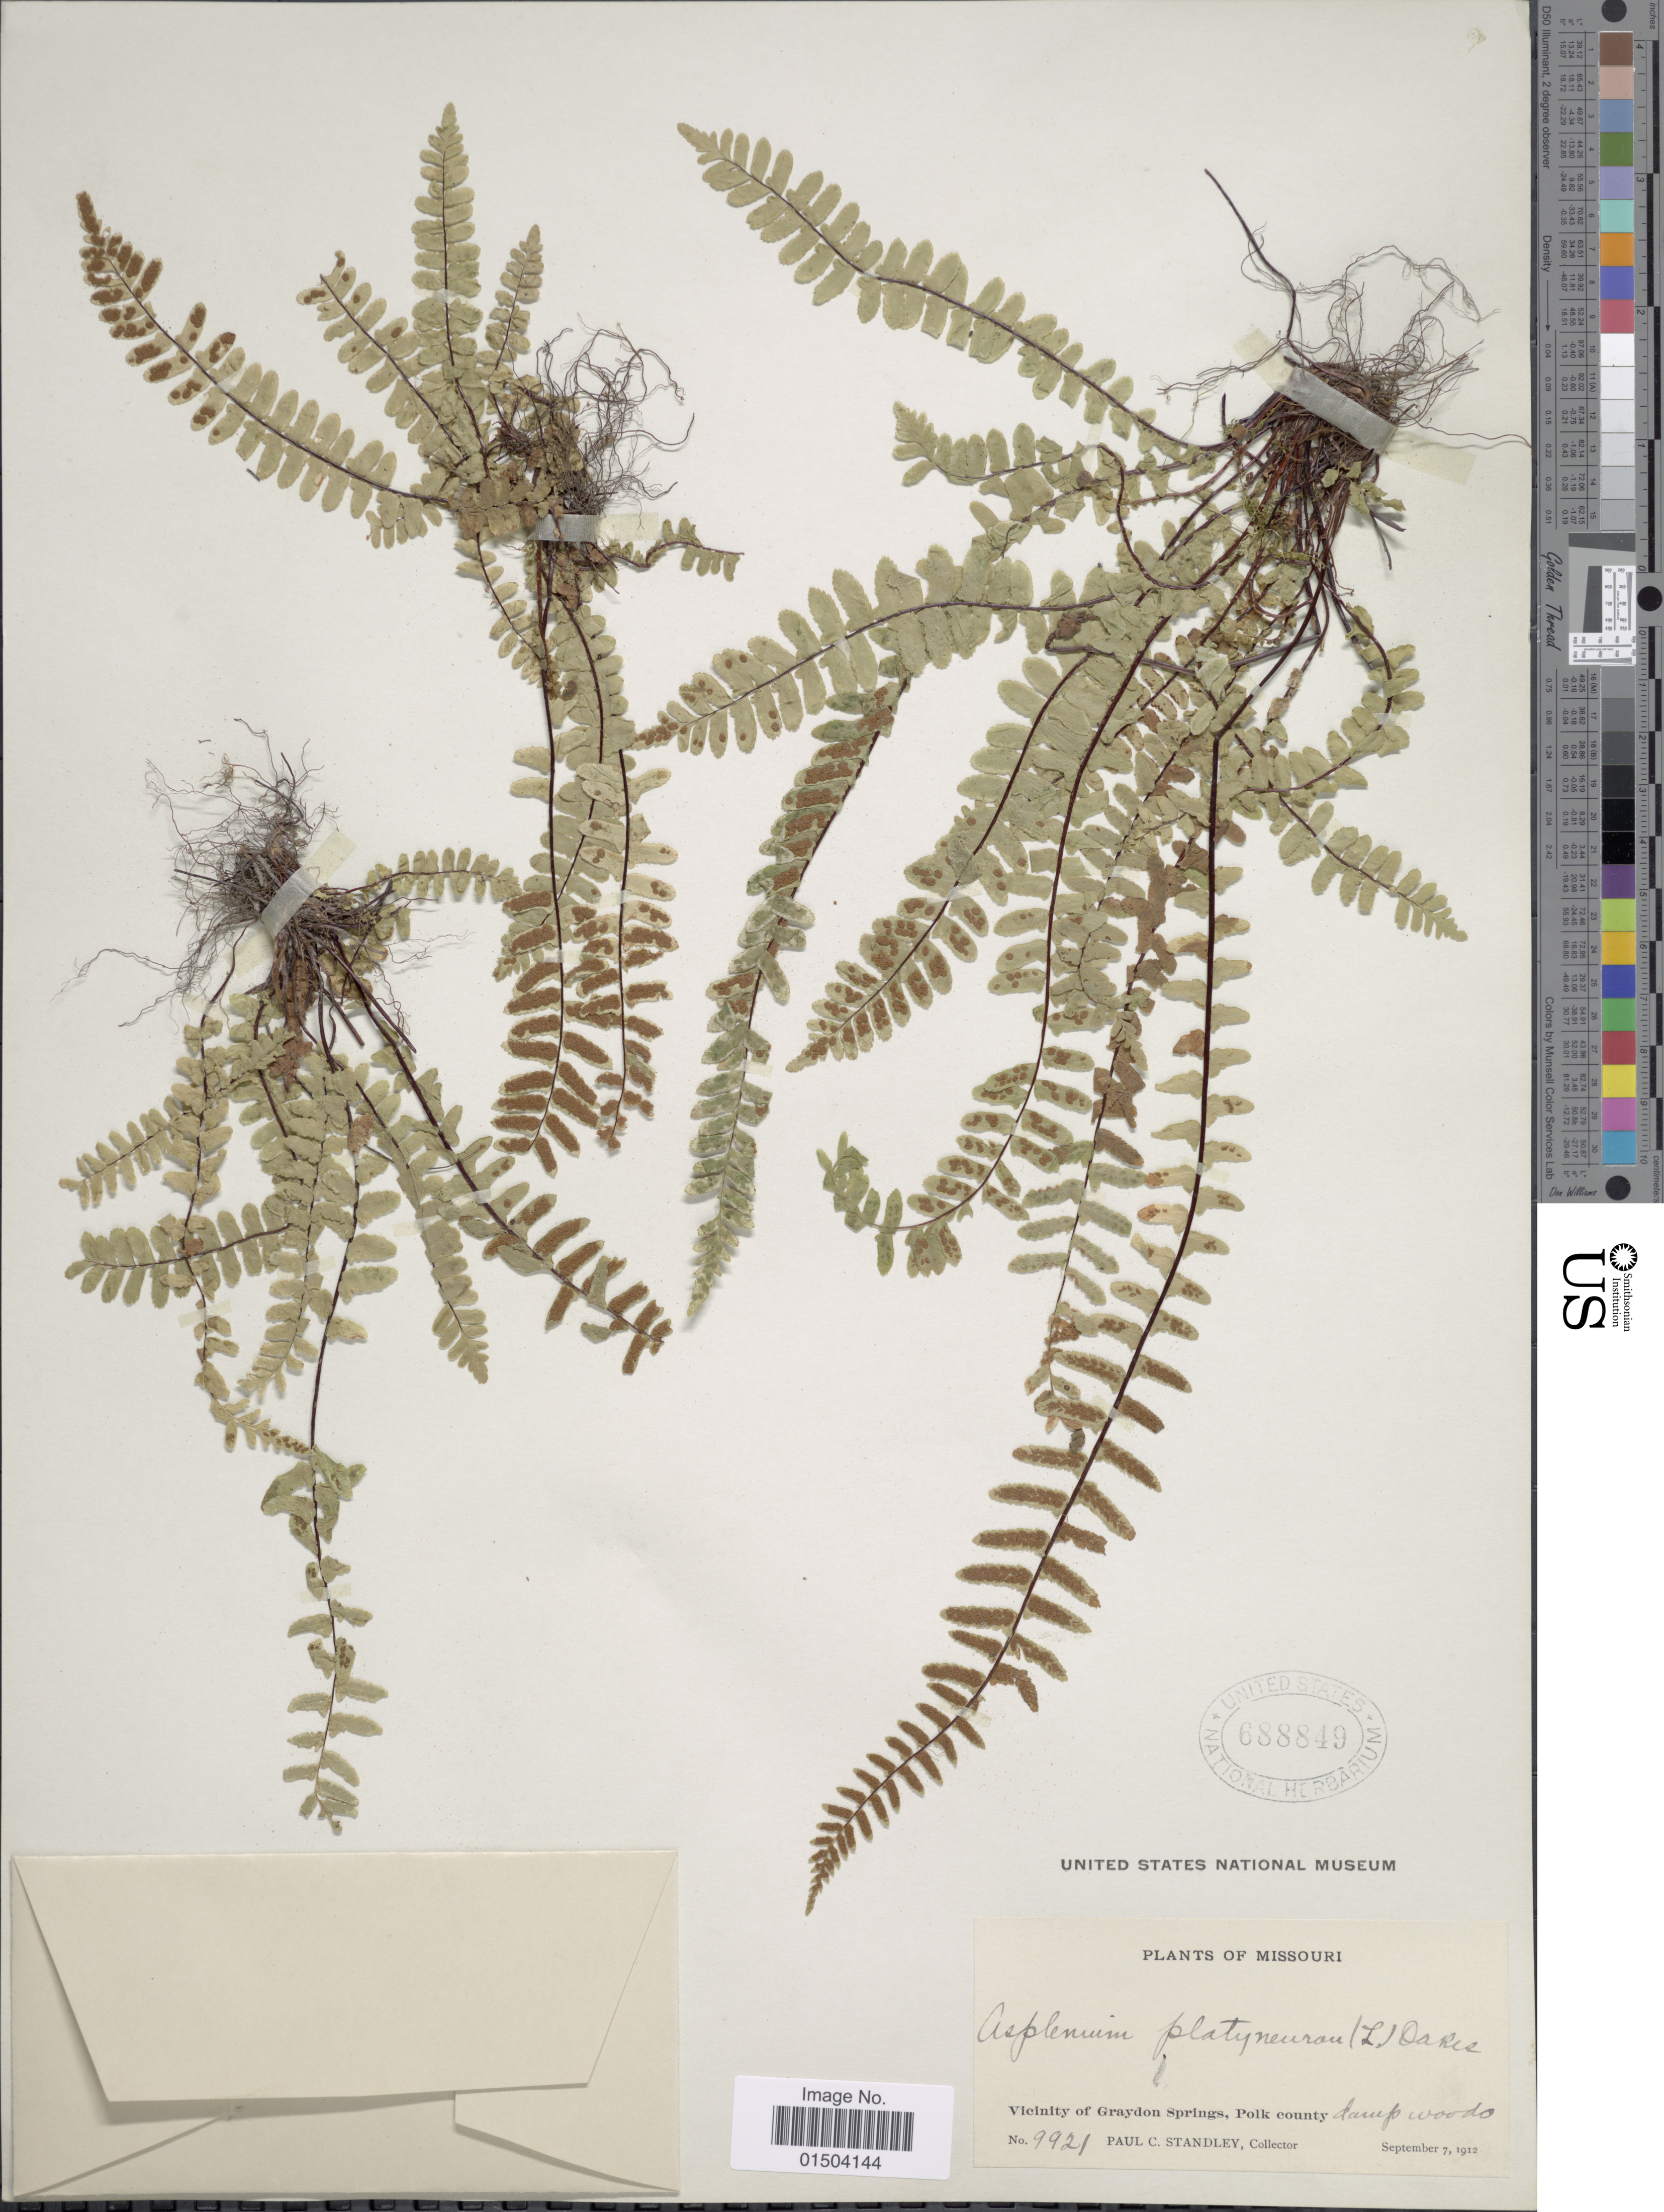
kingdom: Plantae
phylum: Tracheophyta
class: Polypodiopsida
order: Polypodiales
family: Aspleniaceae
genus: Asplenium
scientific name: Asplenium platyneuron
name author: (L.) Britton, Stearns & Poggenb.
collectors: P. C. Standley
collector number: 9921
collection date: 1912-09-07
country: United States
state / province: Missouri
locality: Vicinity of Graydon Springs, Polk county, damp woods.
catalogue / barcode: US 688849